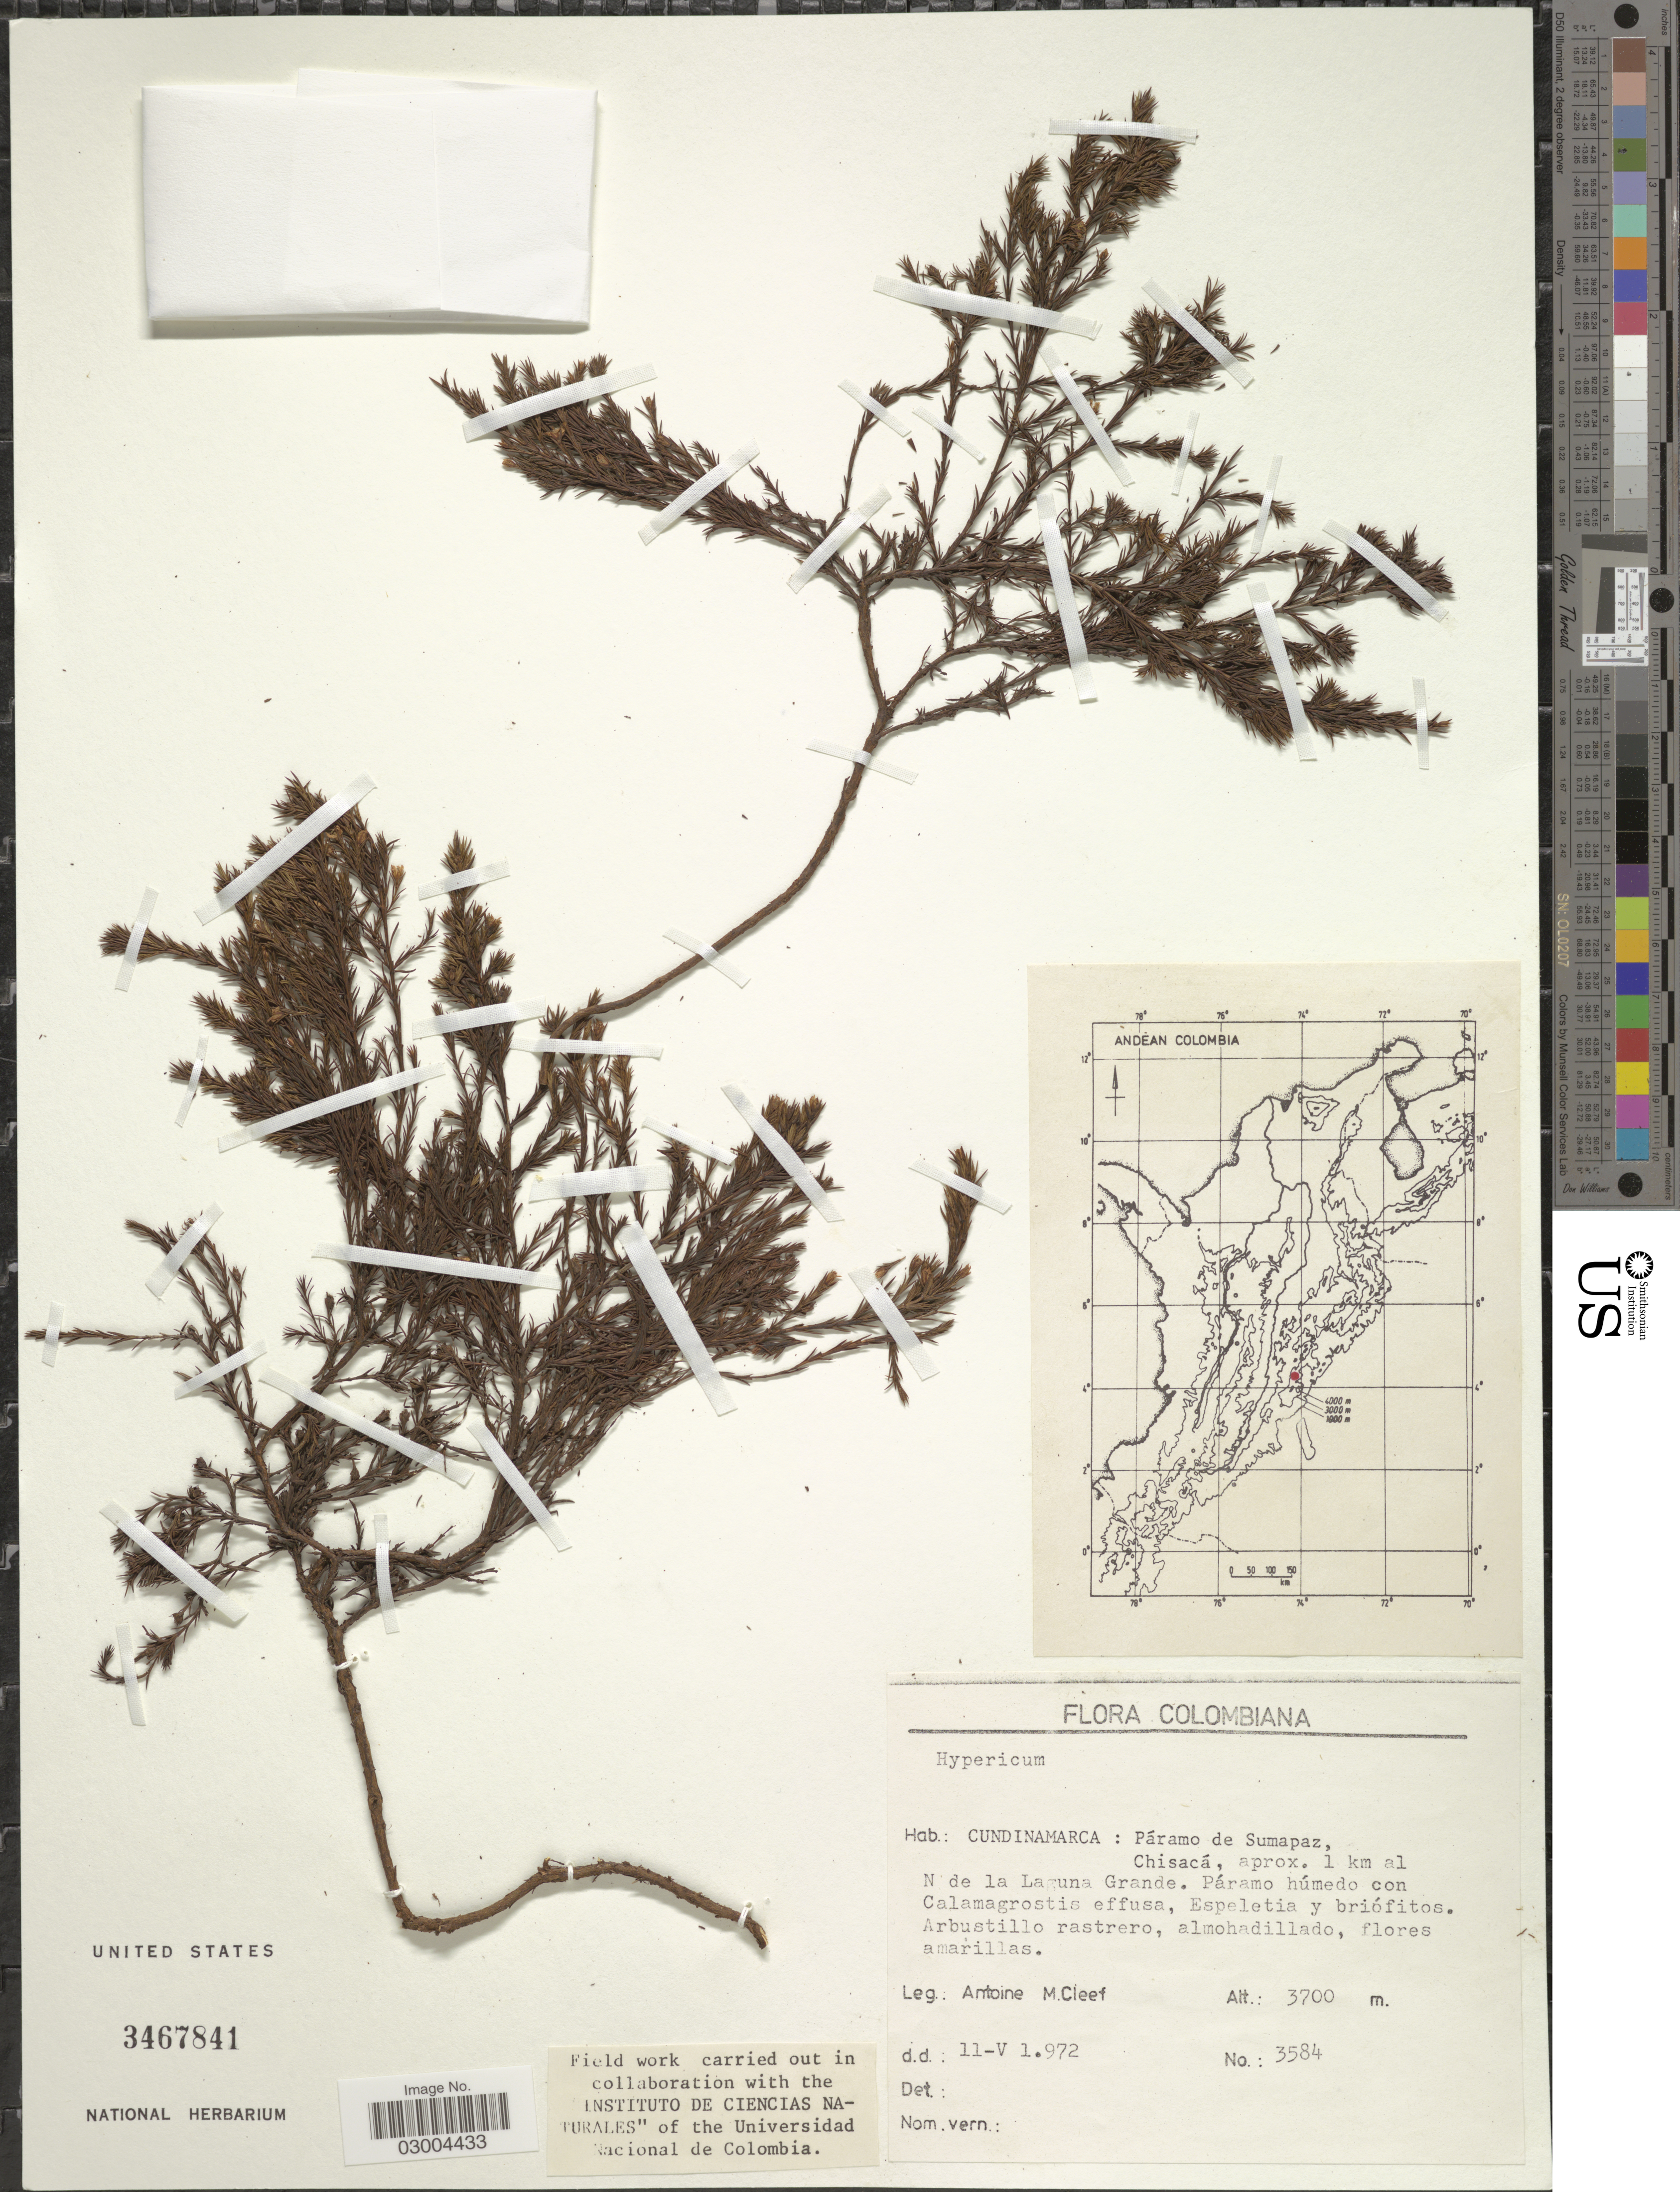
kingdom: Plantae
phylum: Tracheophyta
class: Magnoliopsida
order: Malpighiales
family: Hypericaceae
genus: Hypericum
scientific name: Hypericum sp.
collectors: A. M. Cleef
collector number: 3584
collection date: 1972-05-11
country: Colombia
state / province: Cundinamarca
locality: Páramo de Sumapaz, Chisacá, aprox. 1 km al N de la Laguna Grande.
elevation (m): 3700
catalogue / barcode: US 3467841